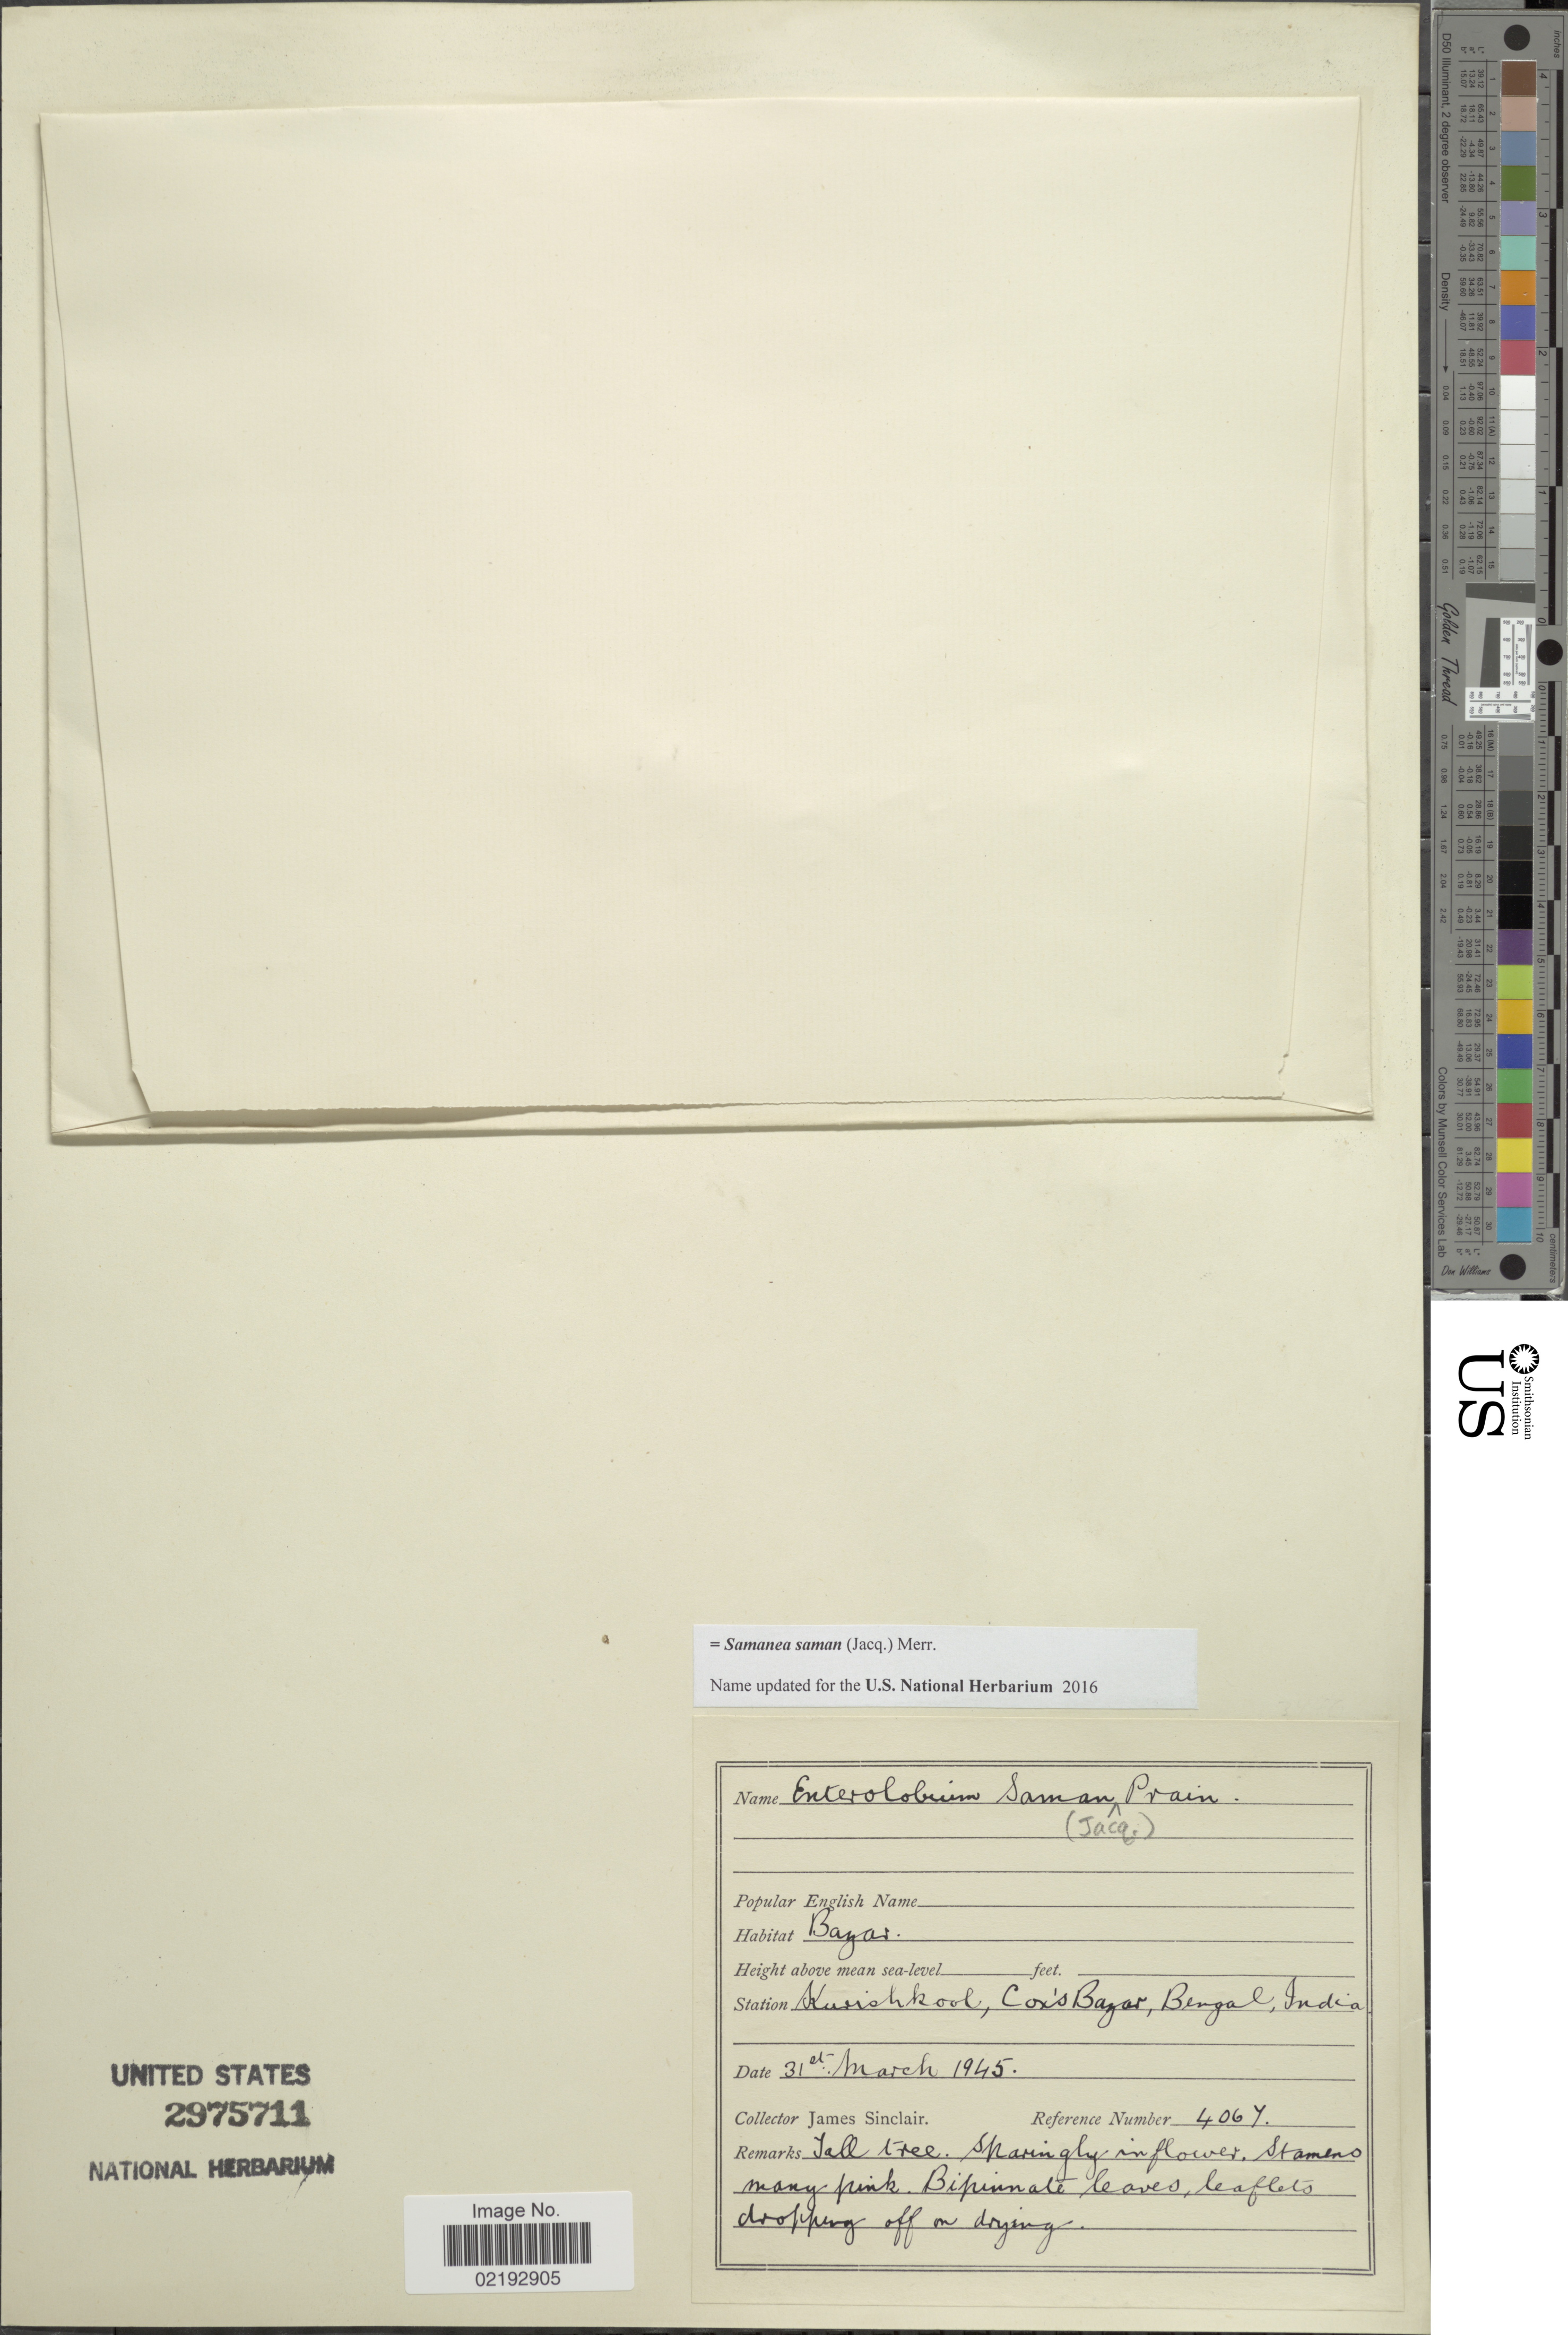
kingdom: Plantae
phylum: Tracheophyta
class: Magnoliopsida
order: Fabales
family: Fabaceae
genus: Samanea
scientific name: Samanea saman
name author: (Jacq.) Merr.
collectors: J. Sinclair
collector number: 4067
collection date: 1945-03-31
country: Bangladesh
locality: Kurishkool, Cox's Bazar, Bengal, India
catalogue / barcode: US 2975711